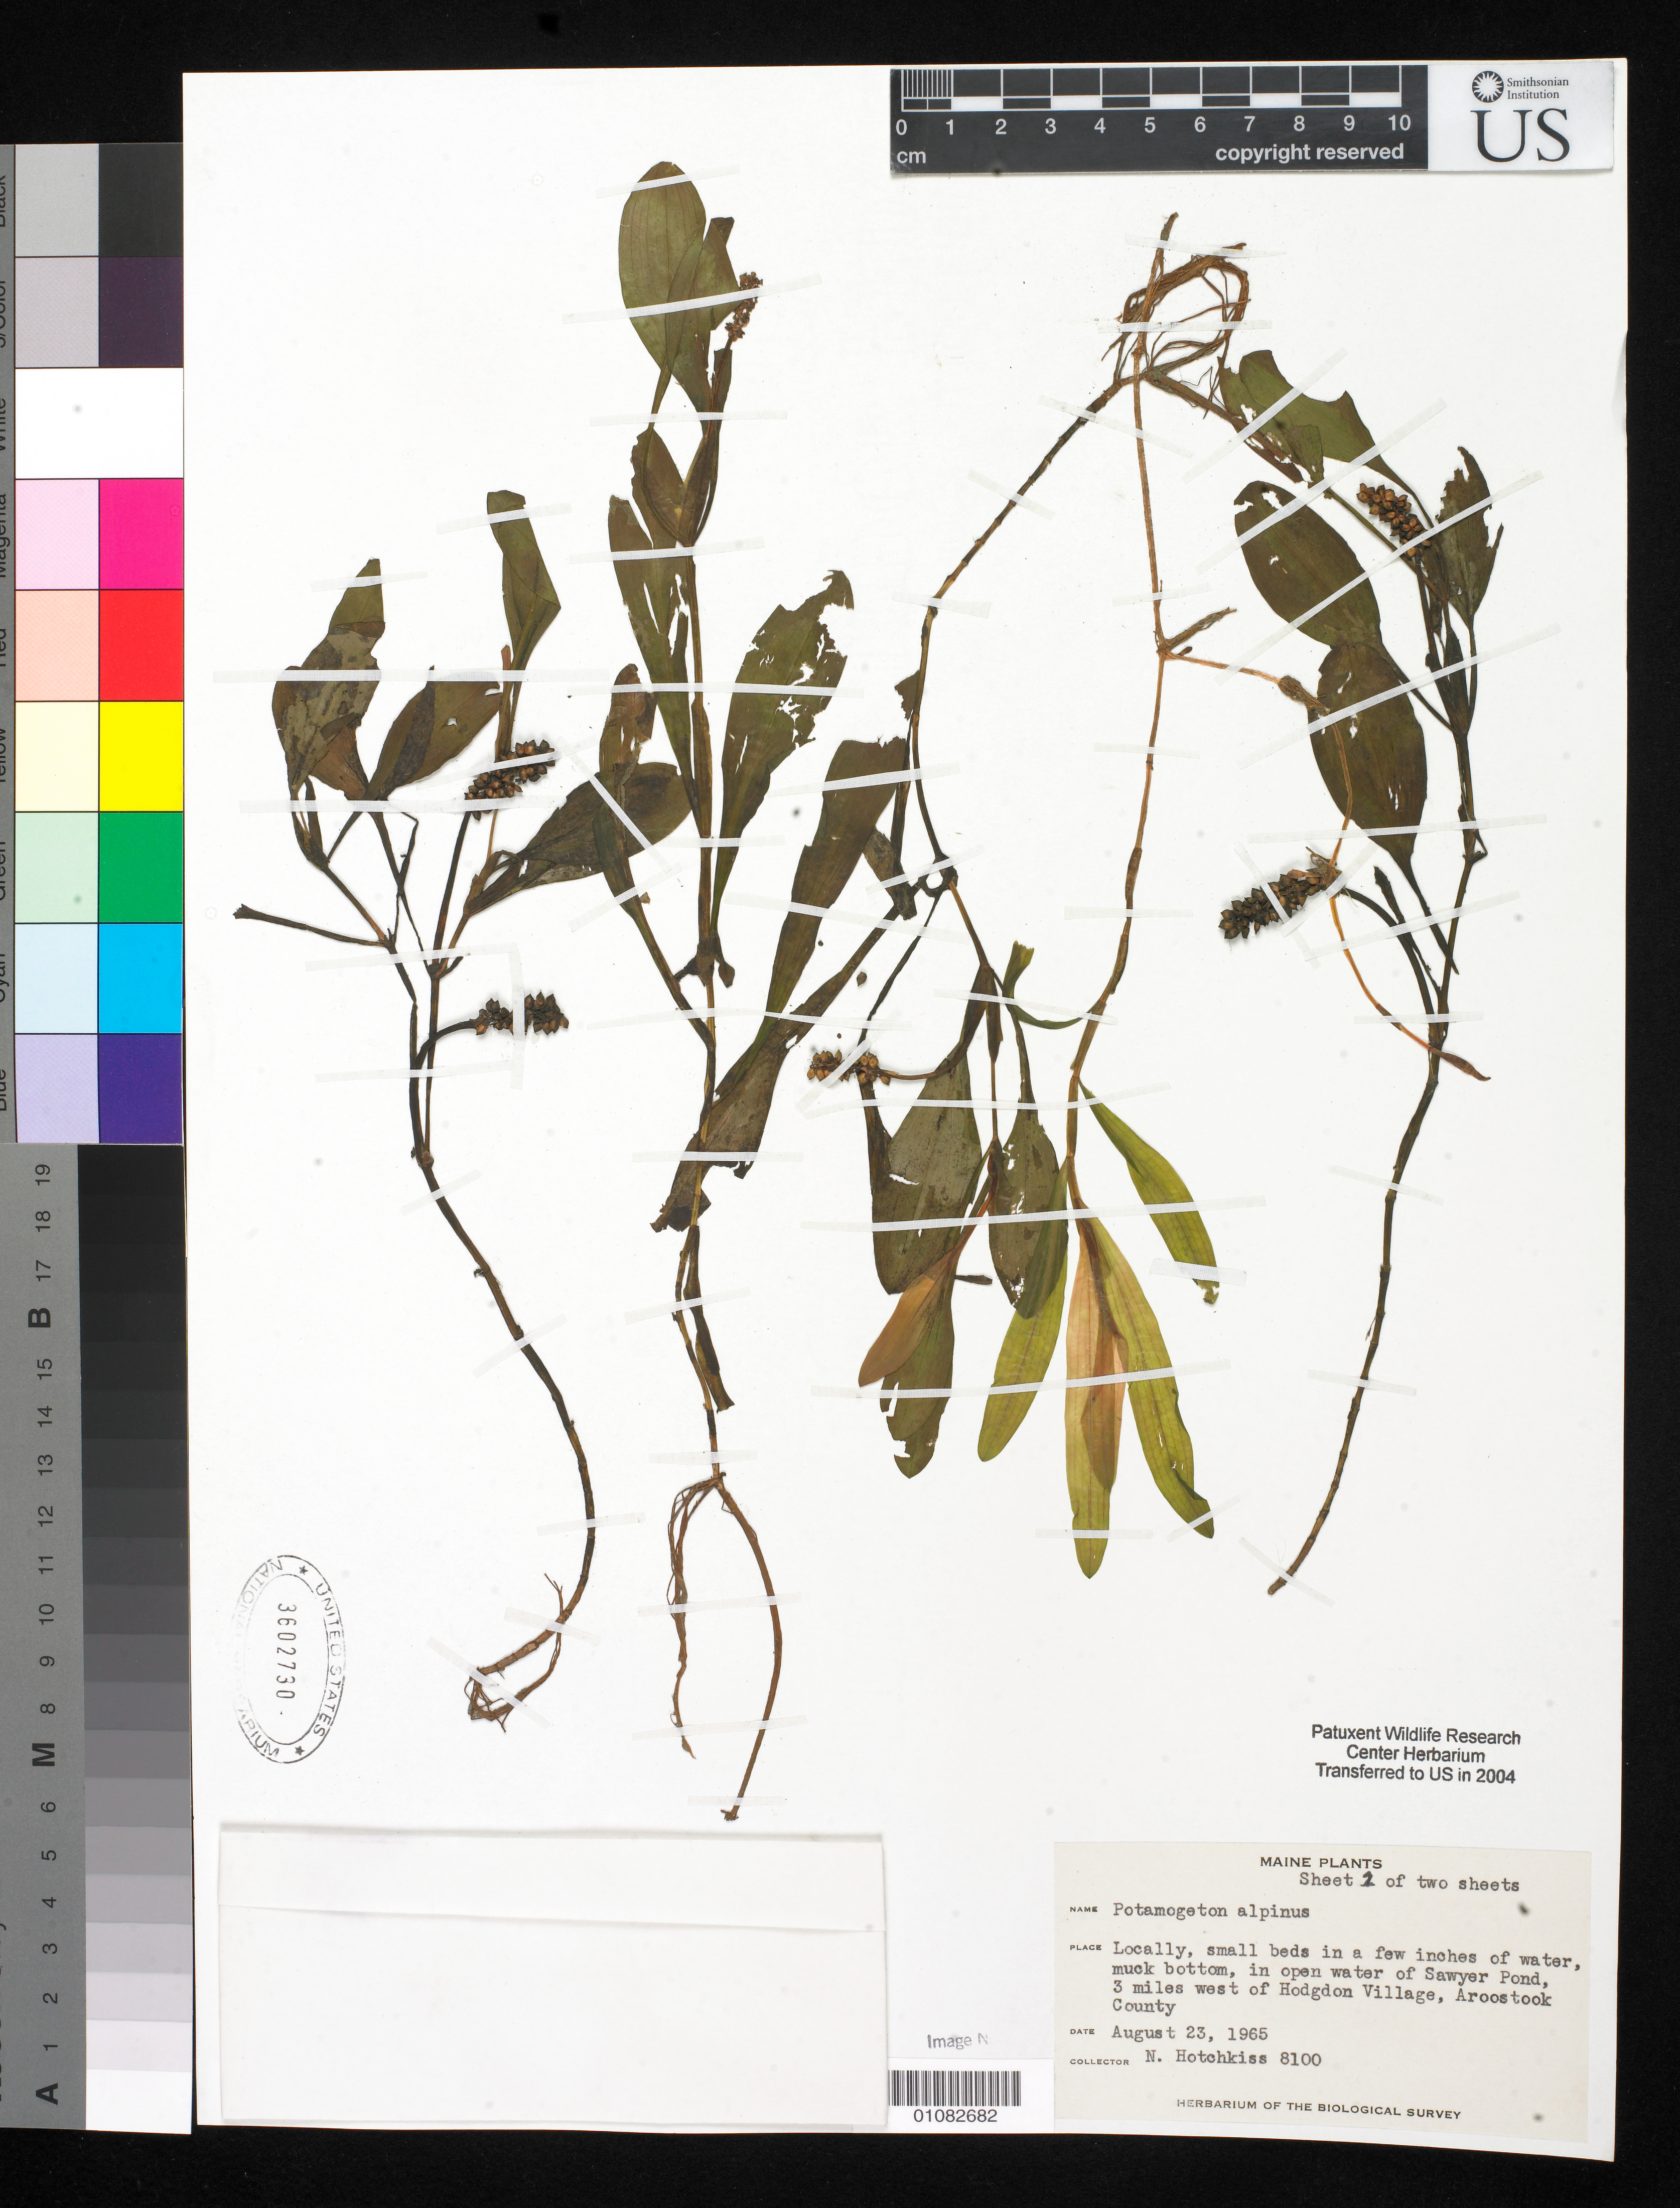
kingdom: Plantae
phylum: Tracheophyta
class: Liliopsida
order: Alismatales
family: Potamogetonaceae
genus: Potamogeton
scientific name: Potamogeton alpinus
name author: Balb.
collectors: N. Hotchkiss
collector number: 8100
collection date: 1965-08-23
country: United States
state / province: Maine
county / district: Aroostook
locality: Sawyer Pond, 3 mi. W of Hodgdon Village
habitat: Locally, small beds in a few inches of water, muck bottom, in open water in pond.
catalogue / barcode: US 3602730